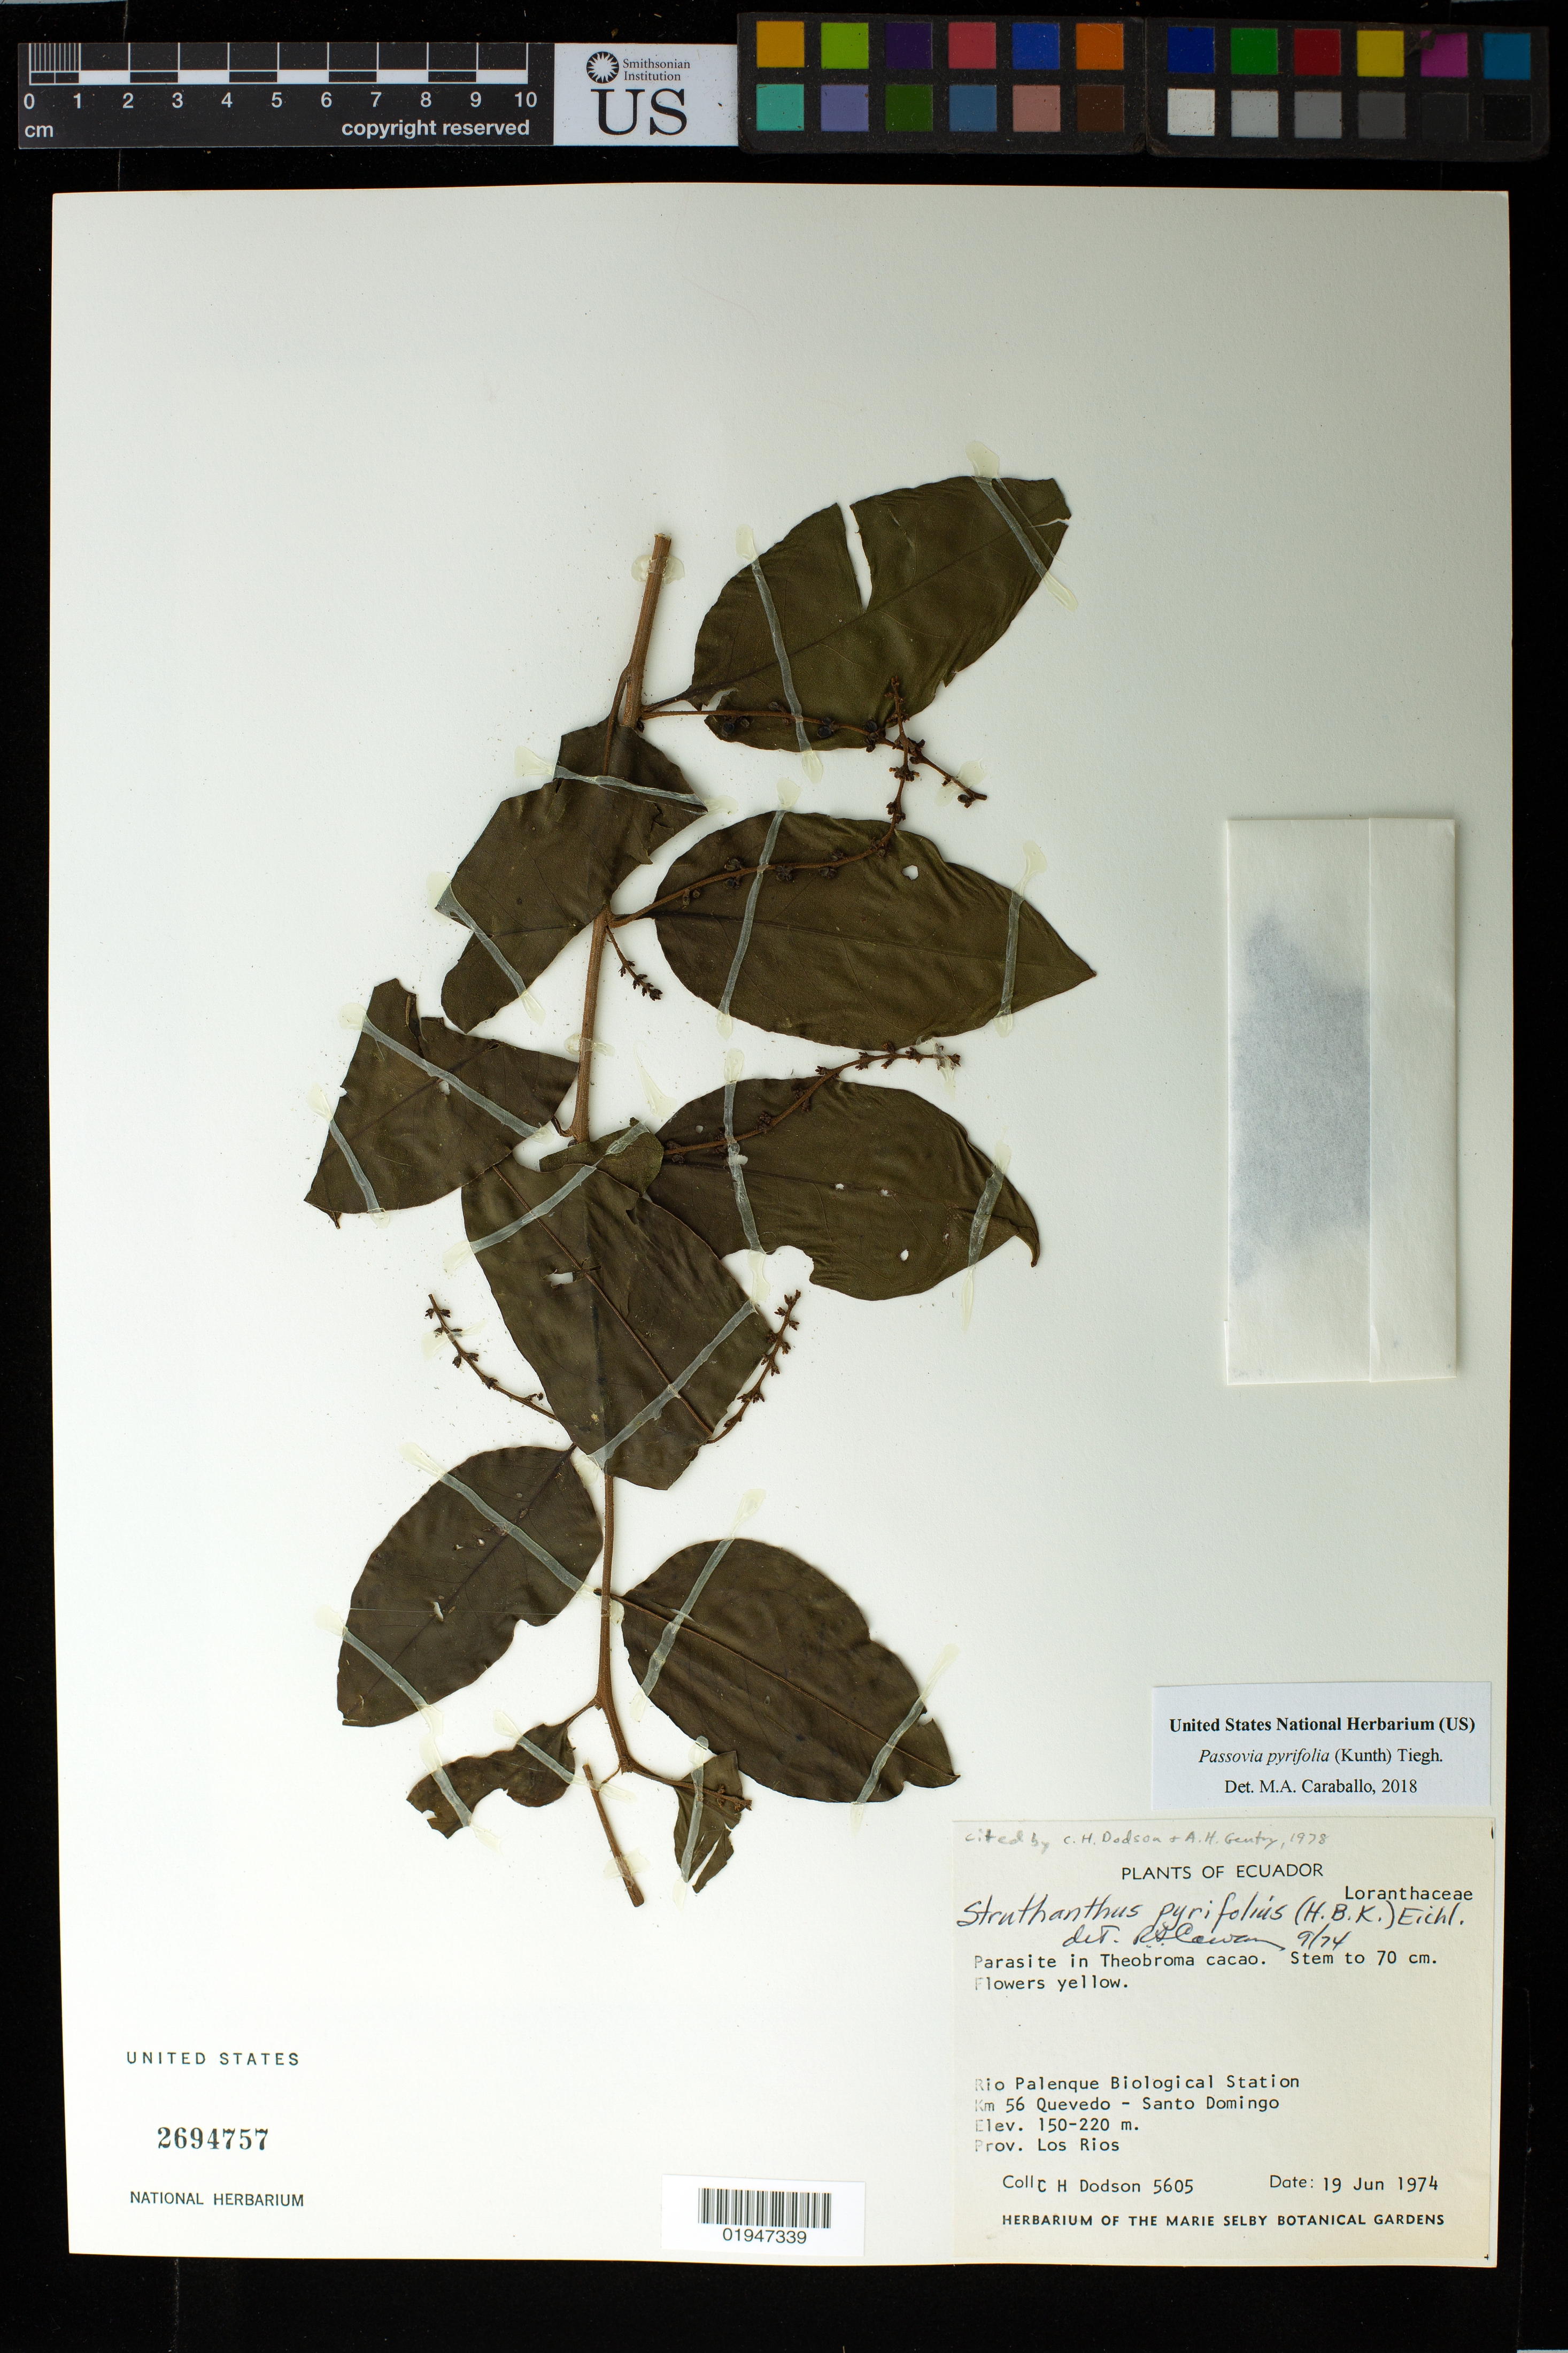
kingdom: Plantae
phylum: Tracheophyta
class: Magnoliopsida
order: Santalales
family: Loranthaceae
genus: Passovia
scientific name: Passovia pyrifolia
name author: (Kunth) Tiegh.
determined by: Caraballo-Ortiz, Marcos A., (MISS), University of Mississippi (UNITED STATES)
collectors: C. H. Dodson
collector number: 5605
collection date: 1974-06-19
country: Ecuador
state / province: Los Rios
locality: Rio Palenque Biological Station, km 56 Quevedo - Santo Domingo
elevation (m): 150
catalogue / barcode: US 2694757